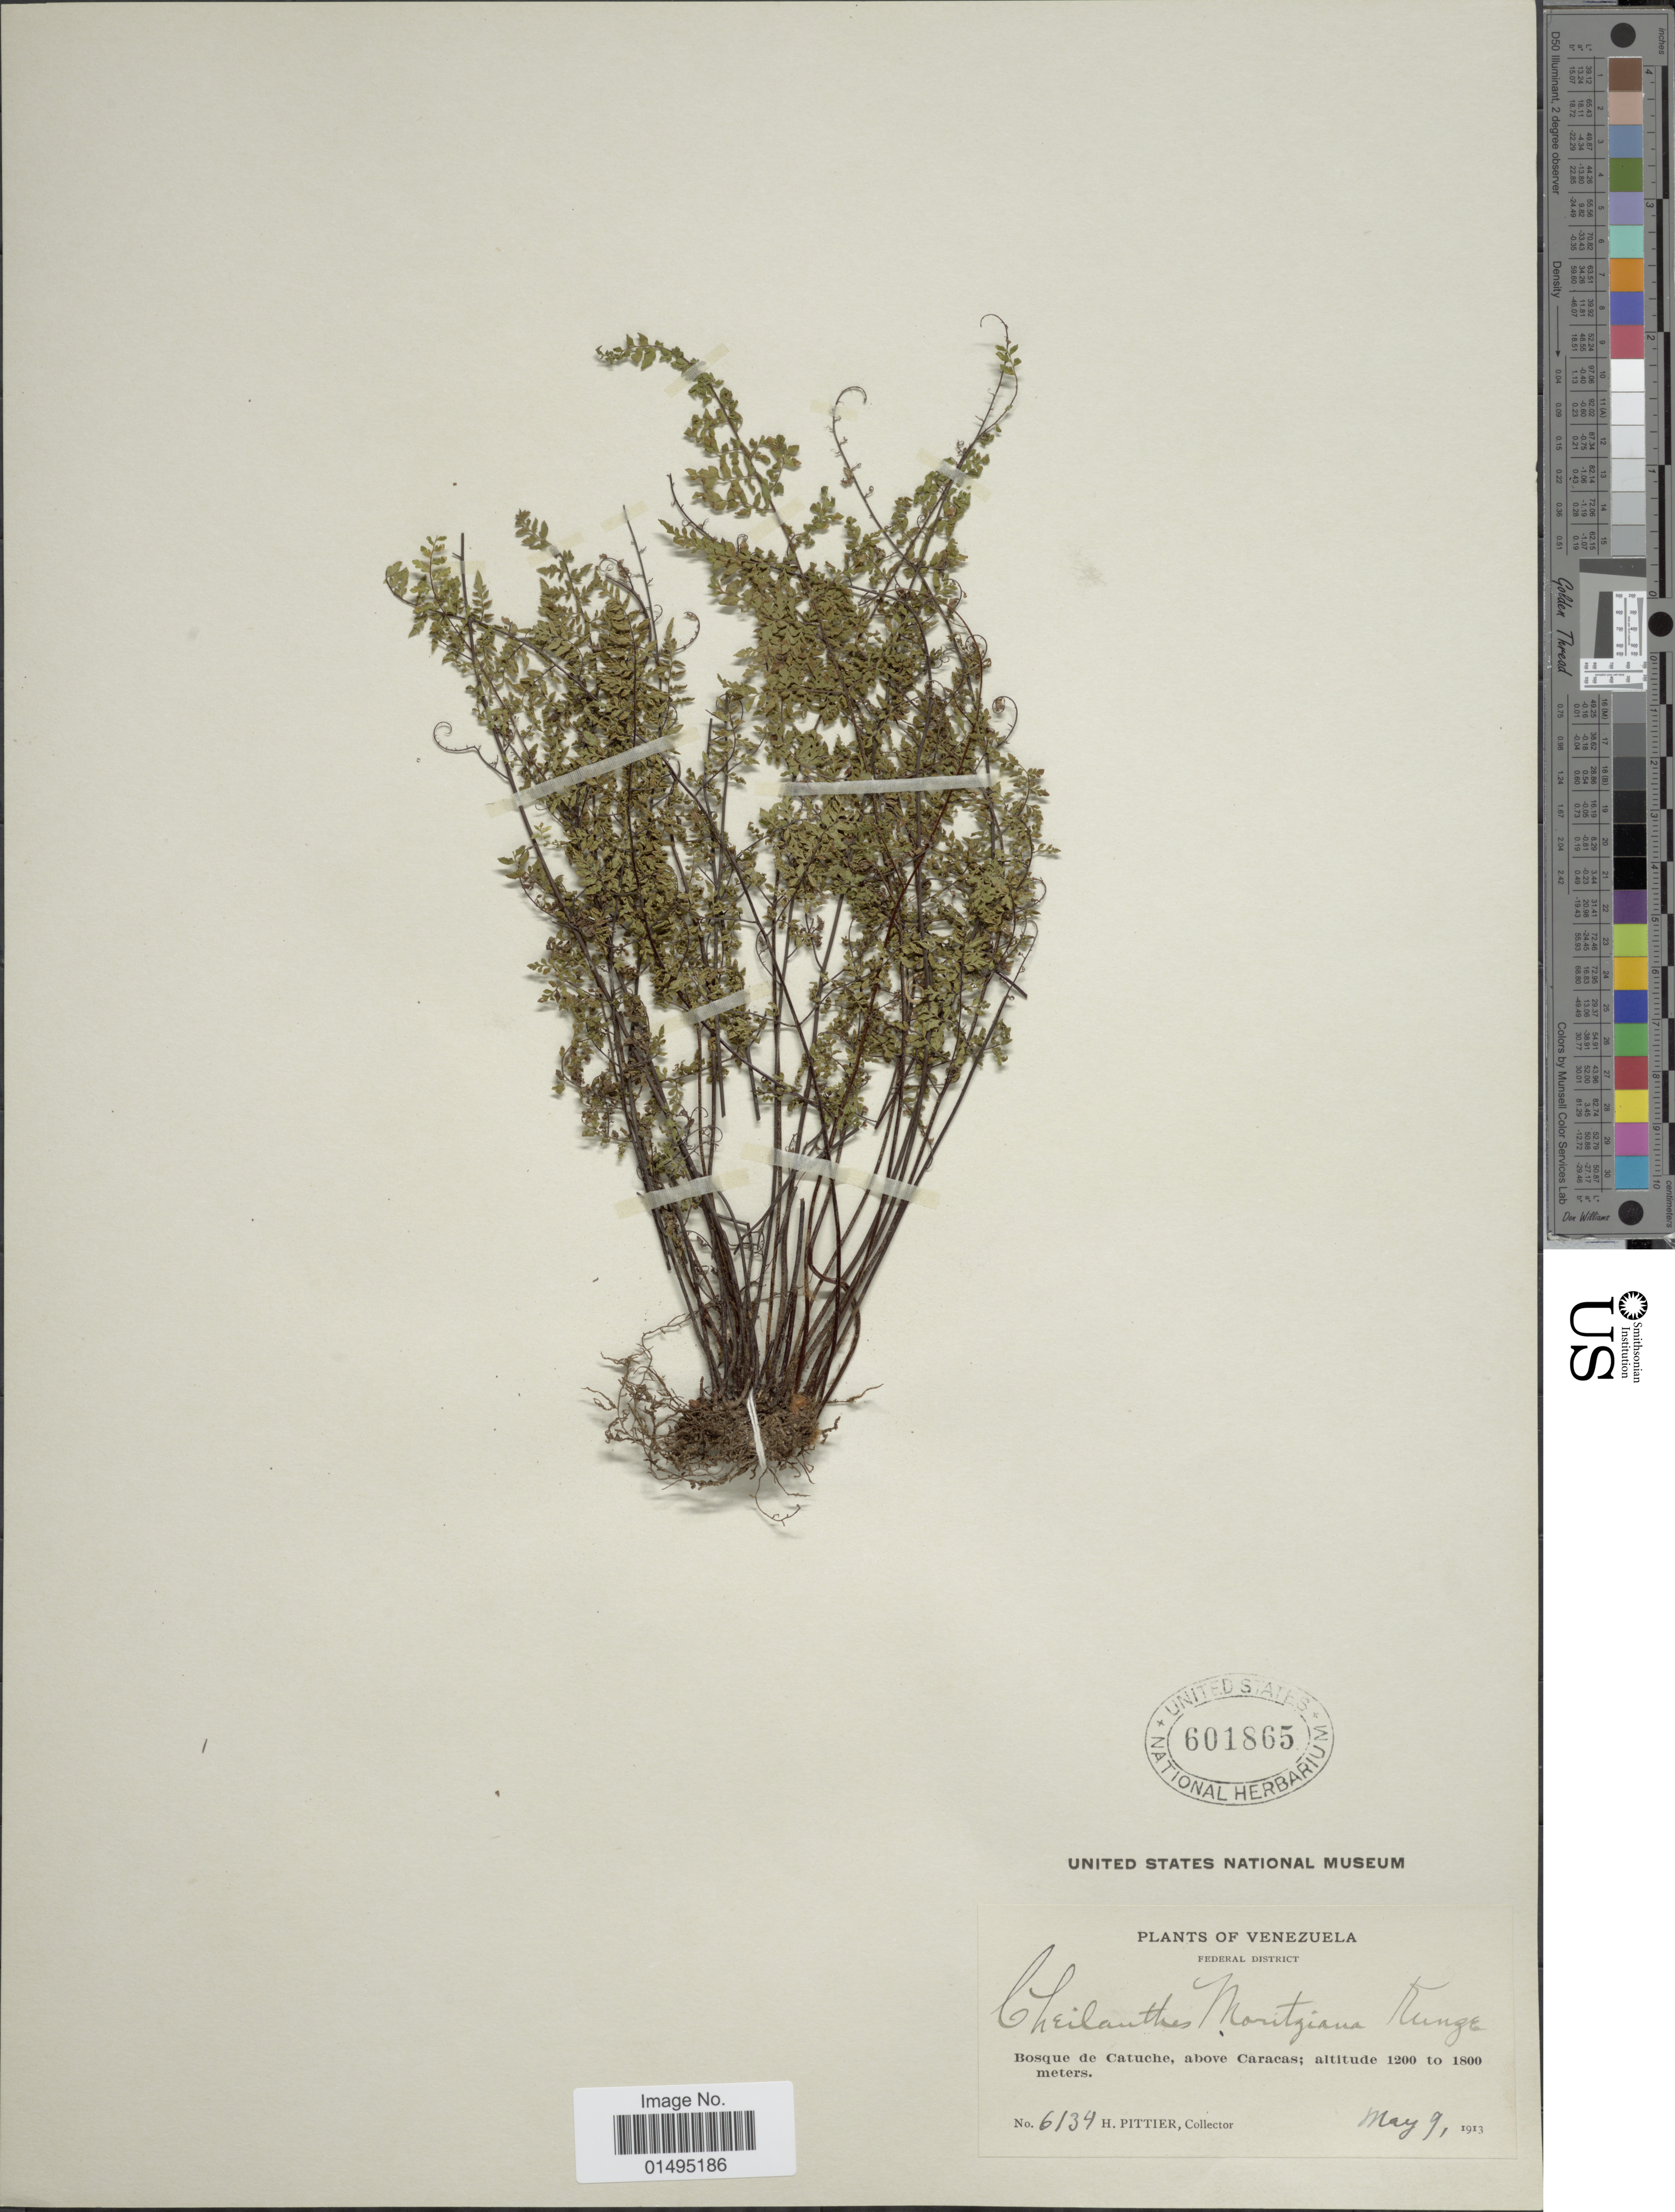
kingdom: Plantae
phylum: Tracheophyta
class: Polypodiopsida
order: Polypodiales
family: Pteridaceae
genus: Myriopteris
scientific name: Myriopteris microphylla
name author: (Sw.) Grusz & Windham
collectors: H. F. Pittier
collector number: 6134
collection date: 1913-05-09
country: Venezuela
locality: Federal district, bosque de Catuche, above Caracas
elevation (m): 1200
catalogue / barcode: US 601865